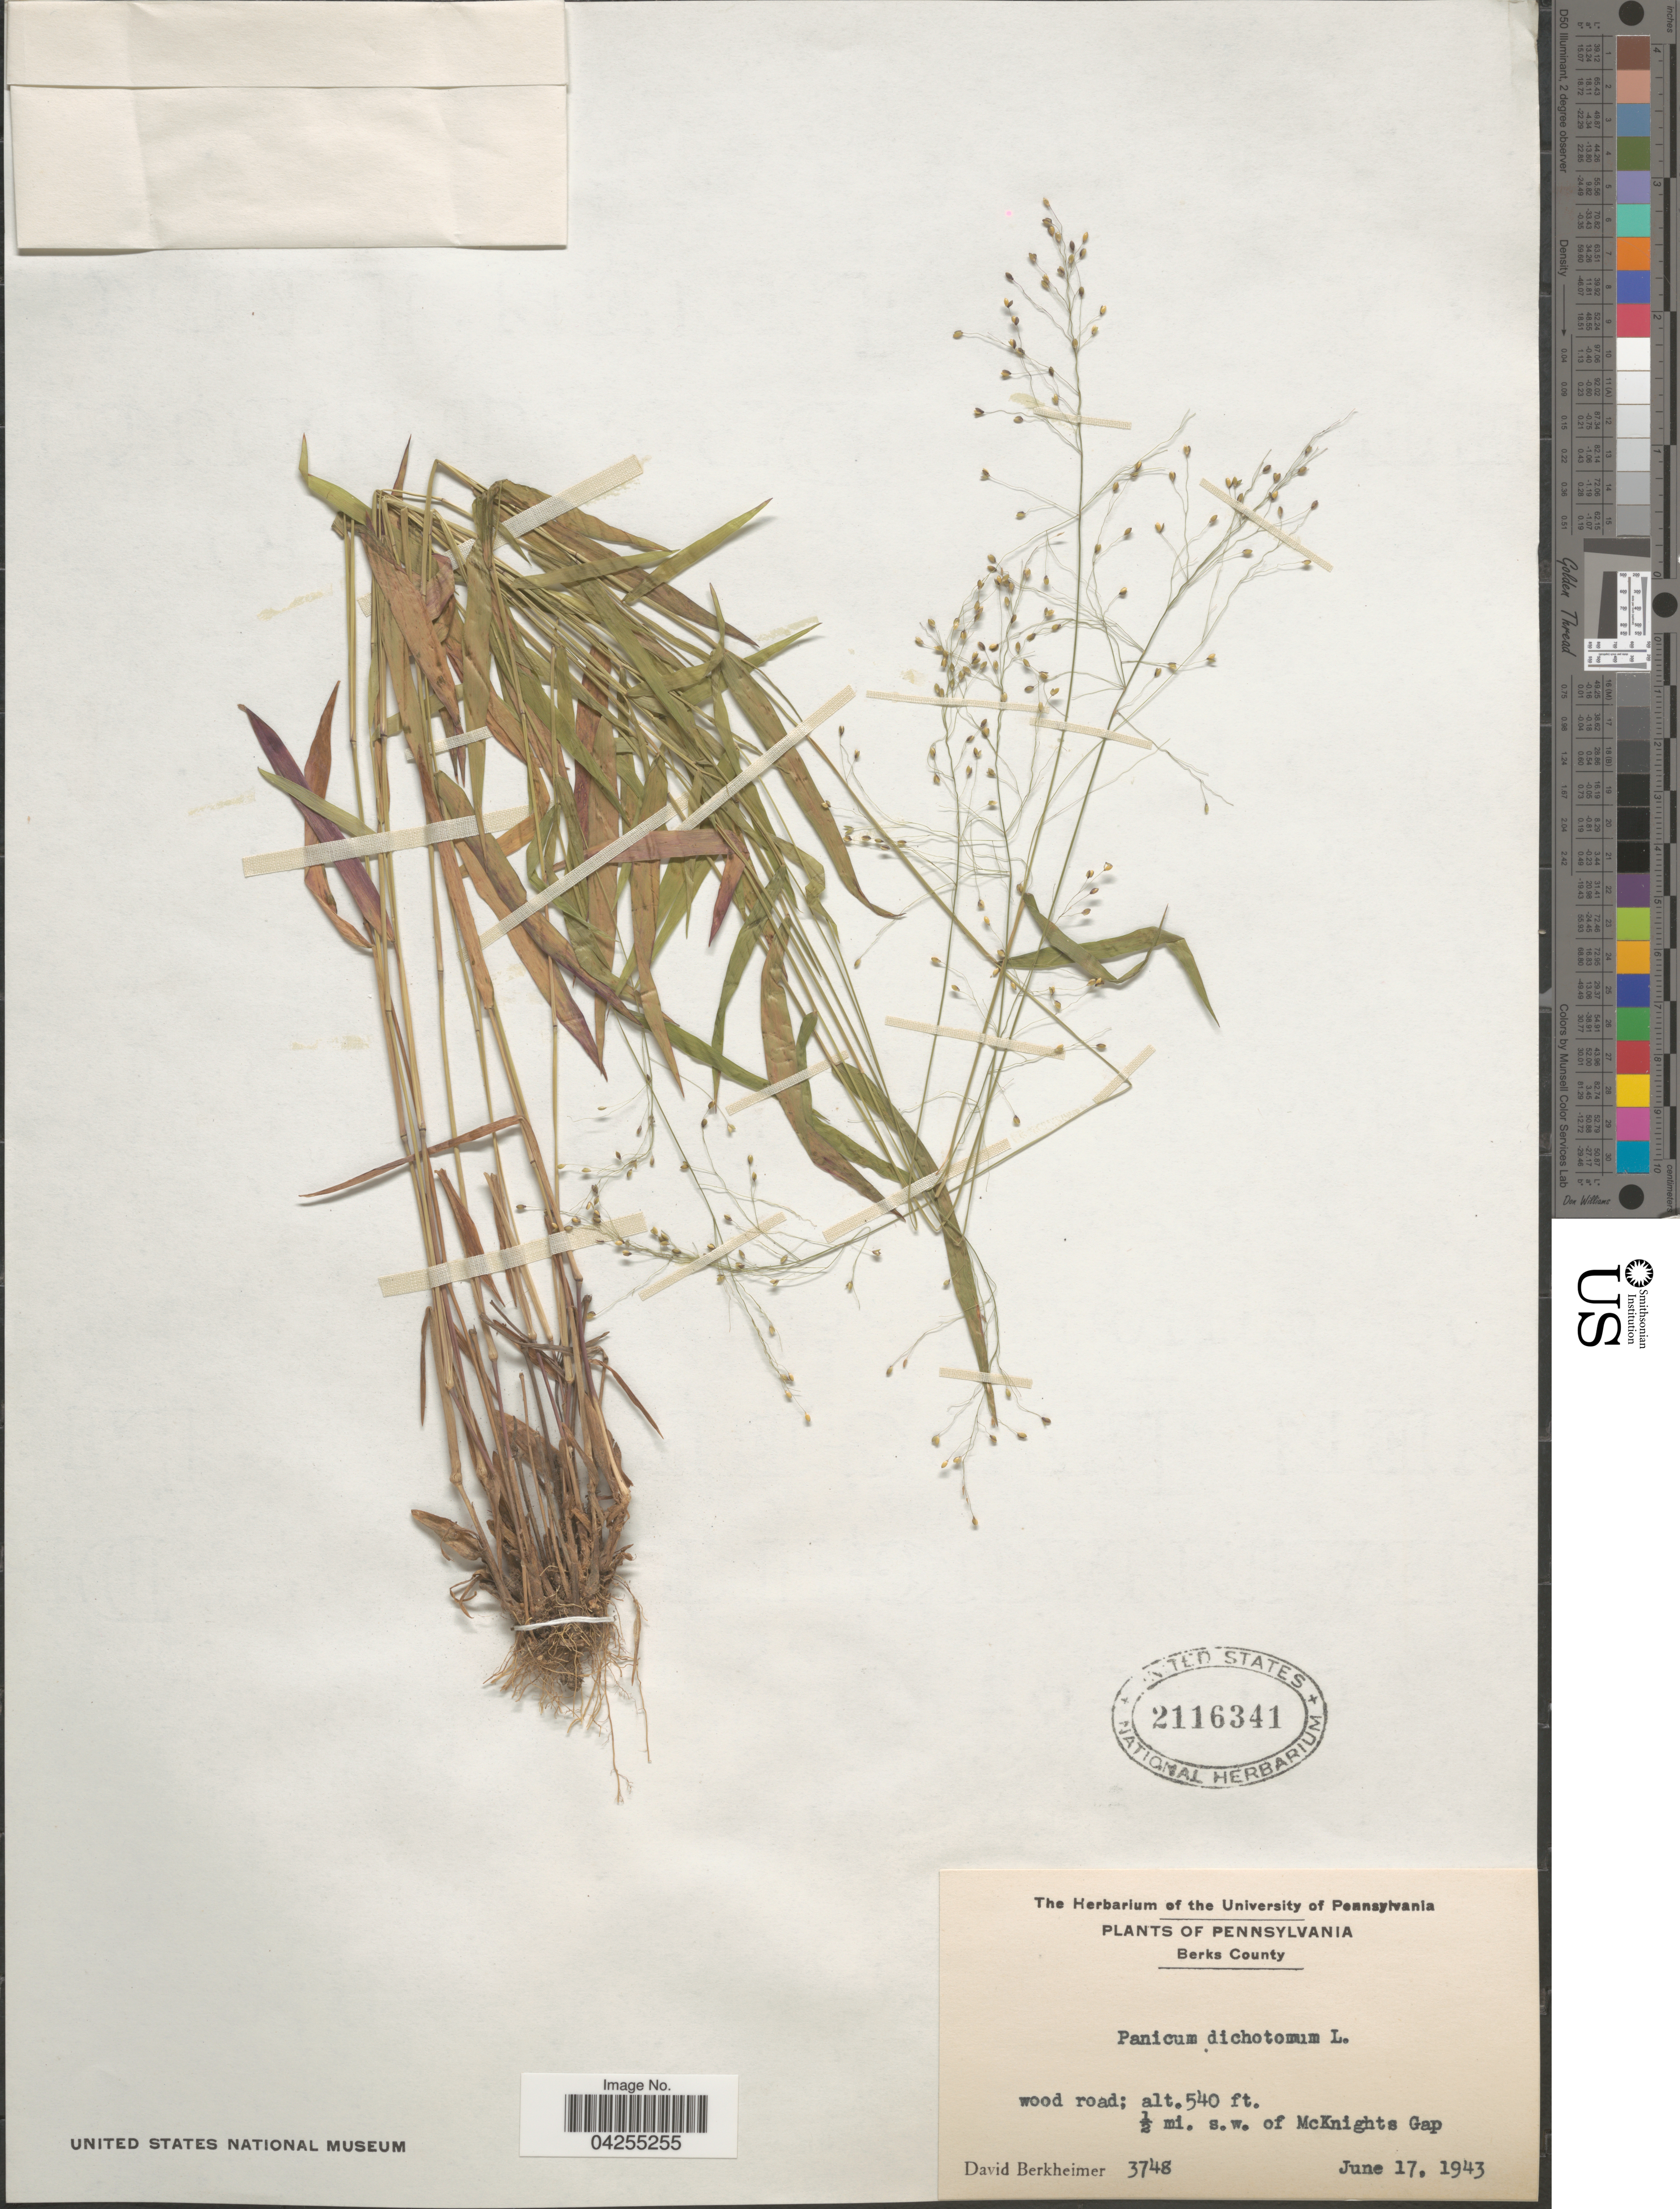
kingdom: Plantae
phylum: Tracheophyta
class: Liliopsida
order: Poales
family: Poaceae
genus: Dichanthelium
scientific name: Dichanthelium dichotomum var. dichotomum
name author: (L.) Gould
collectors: D. Berkheimer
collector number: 3748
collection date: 1943-06-17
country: United States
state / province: Pennsylvania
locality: Berks County. Wood road. 1/2 mi. s.w. of McKnights Gap.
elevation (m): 165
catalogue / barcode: US 2116341